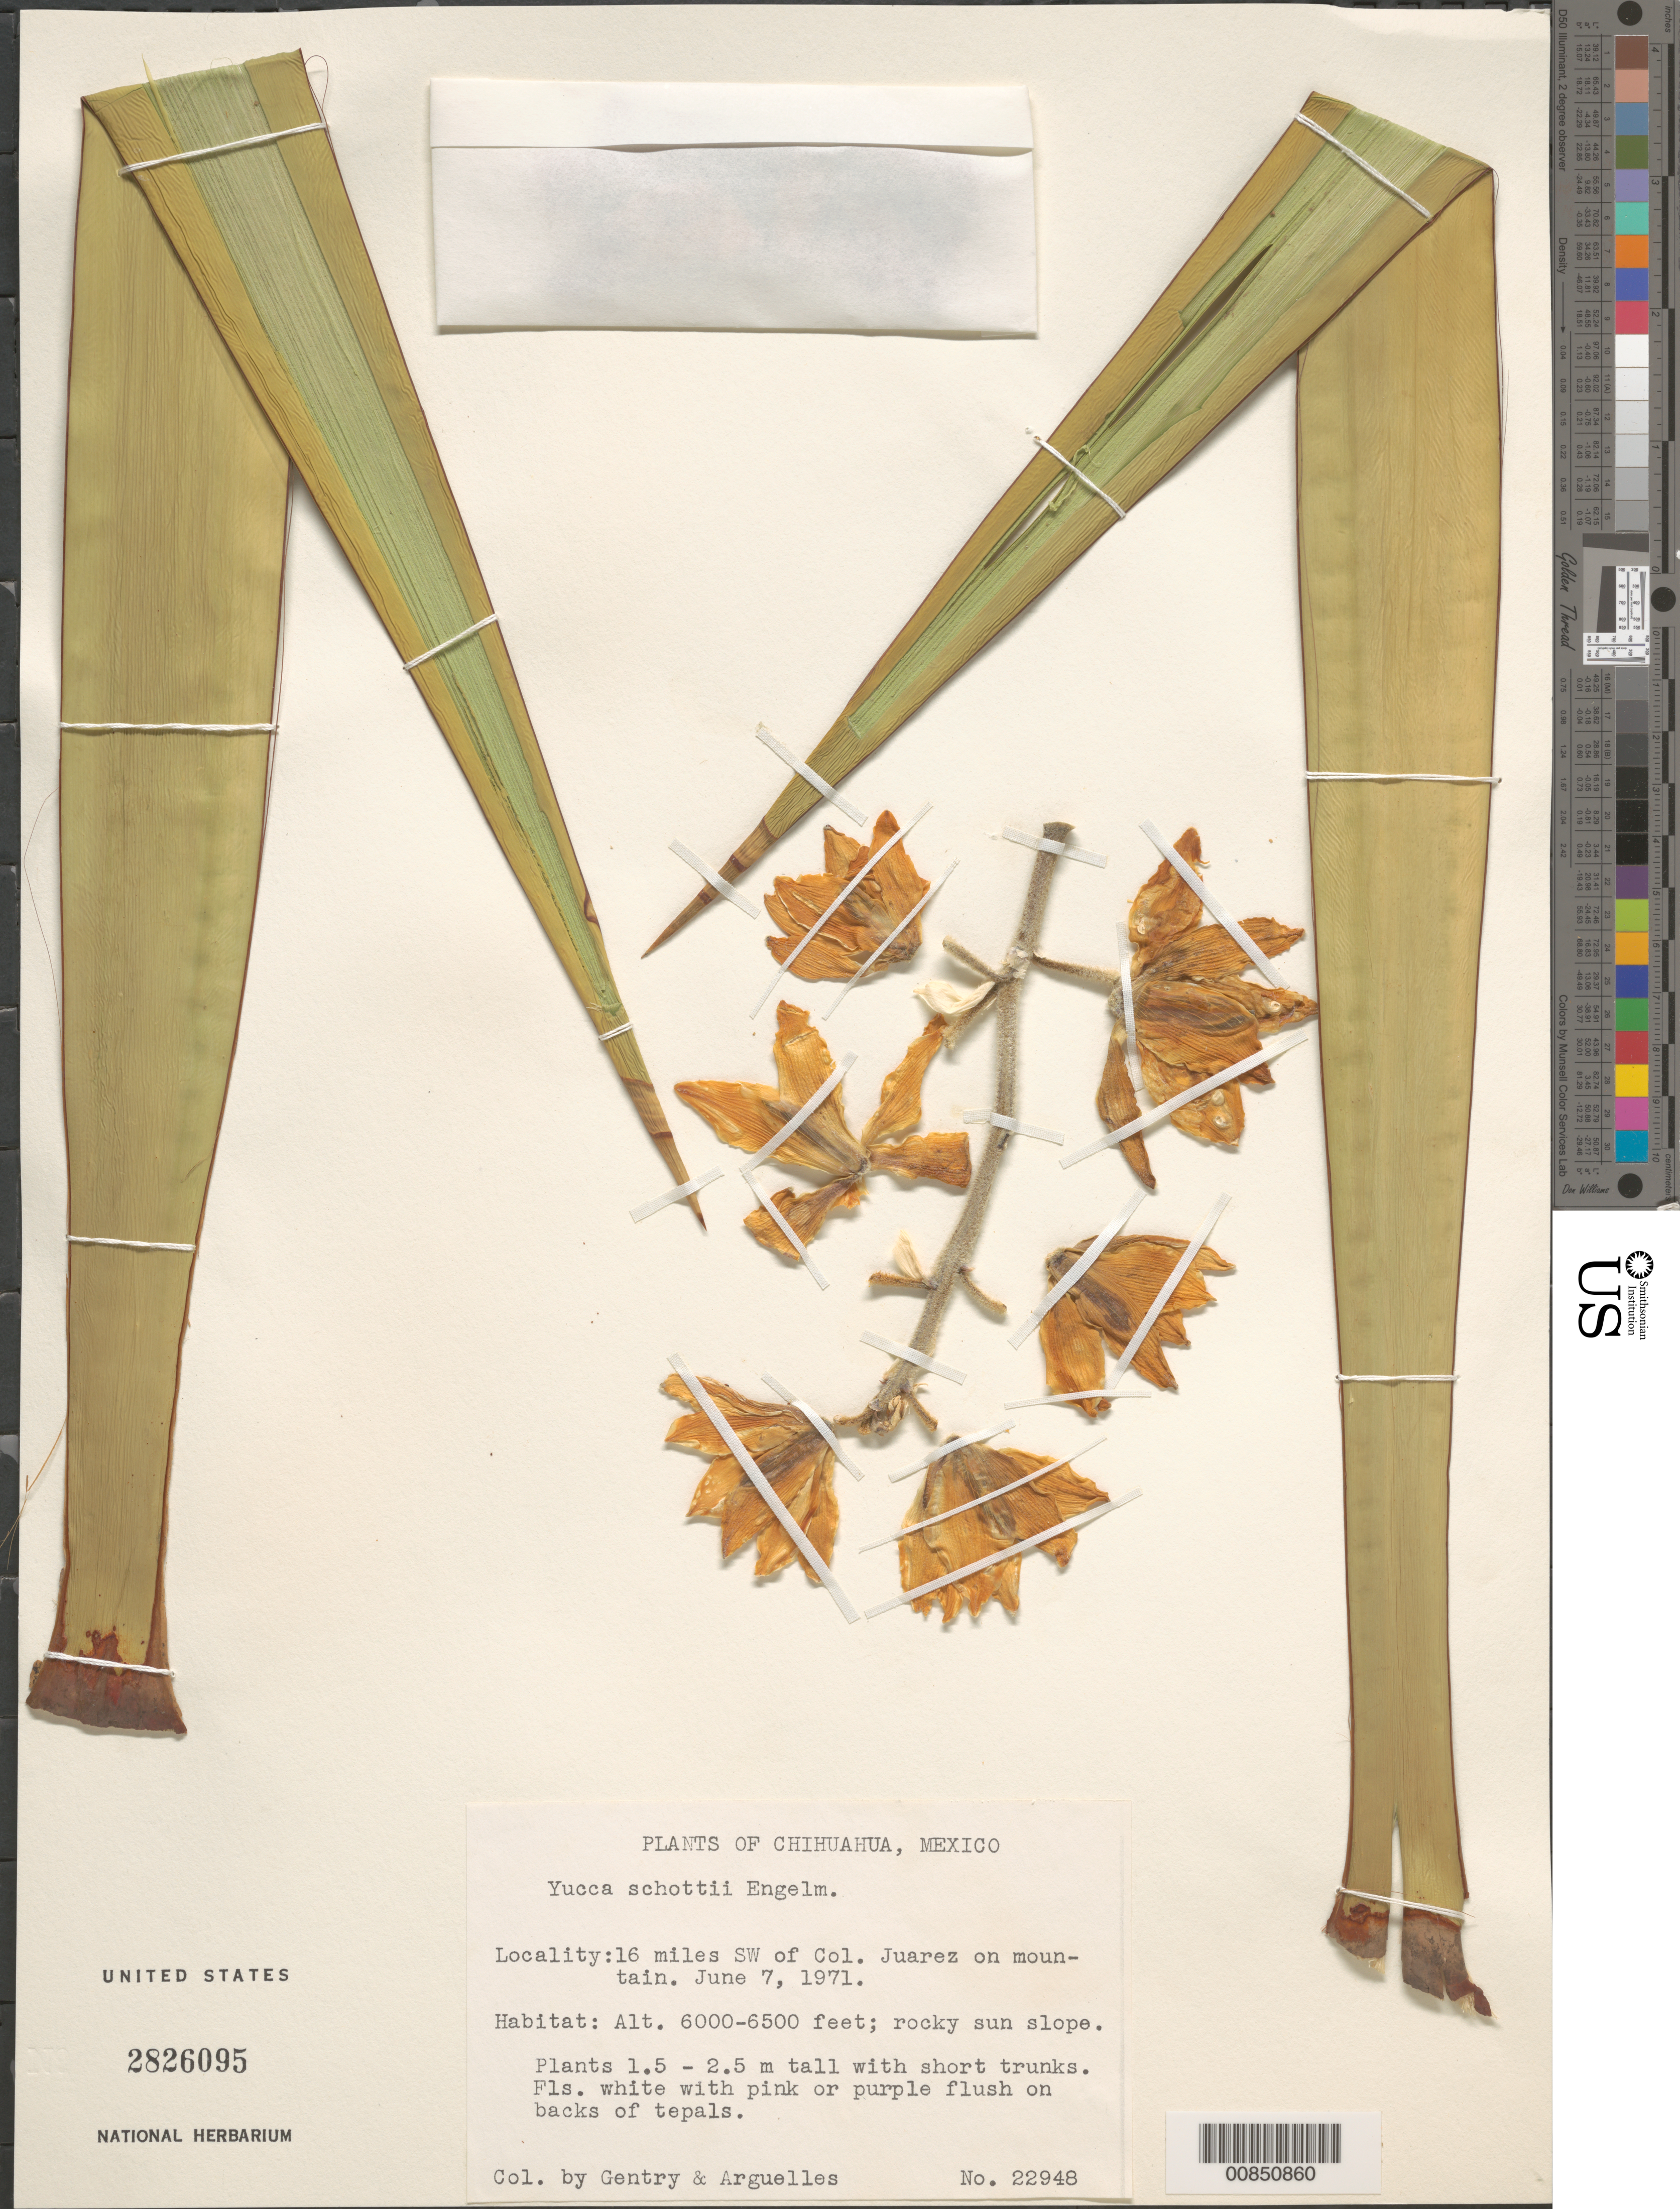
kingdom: Plantae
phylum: Tracheophyta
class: Liliopsida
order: Asparagales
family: Asparagaceae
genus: Yucca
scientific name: Yucca schottii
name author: Engelm.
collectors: Gentry, -- & Arguelles, --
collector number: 22948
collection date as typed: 07 Jun 1971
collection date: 1971-06-07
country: Mexico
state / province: Chihuahua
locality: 16 miles SW of Col. Juárez on mountain.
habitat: Rocky sun slope.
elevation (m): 1829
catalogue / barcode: US 2826095